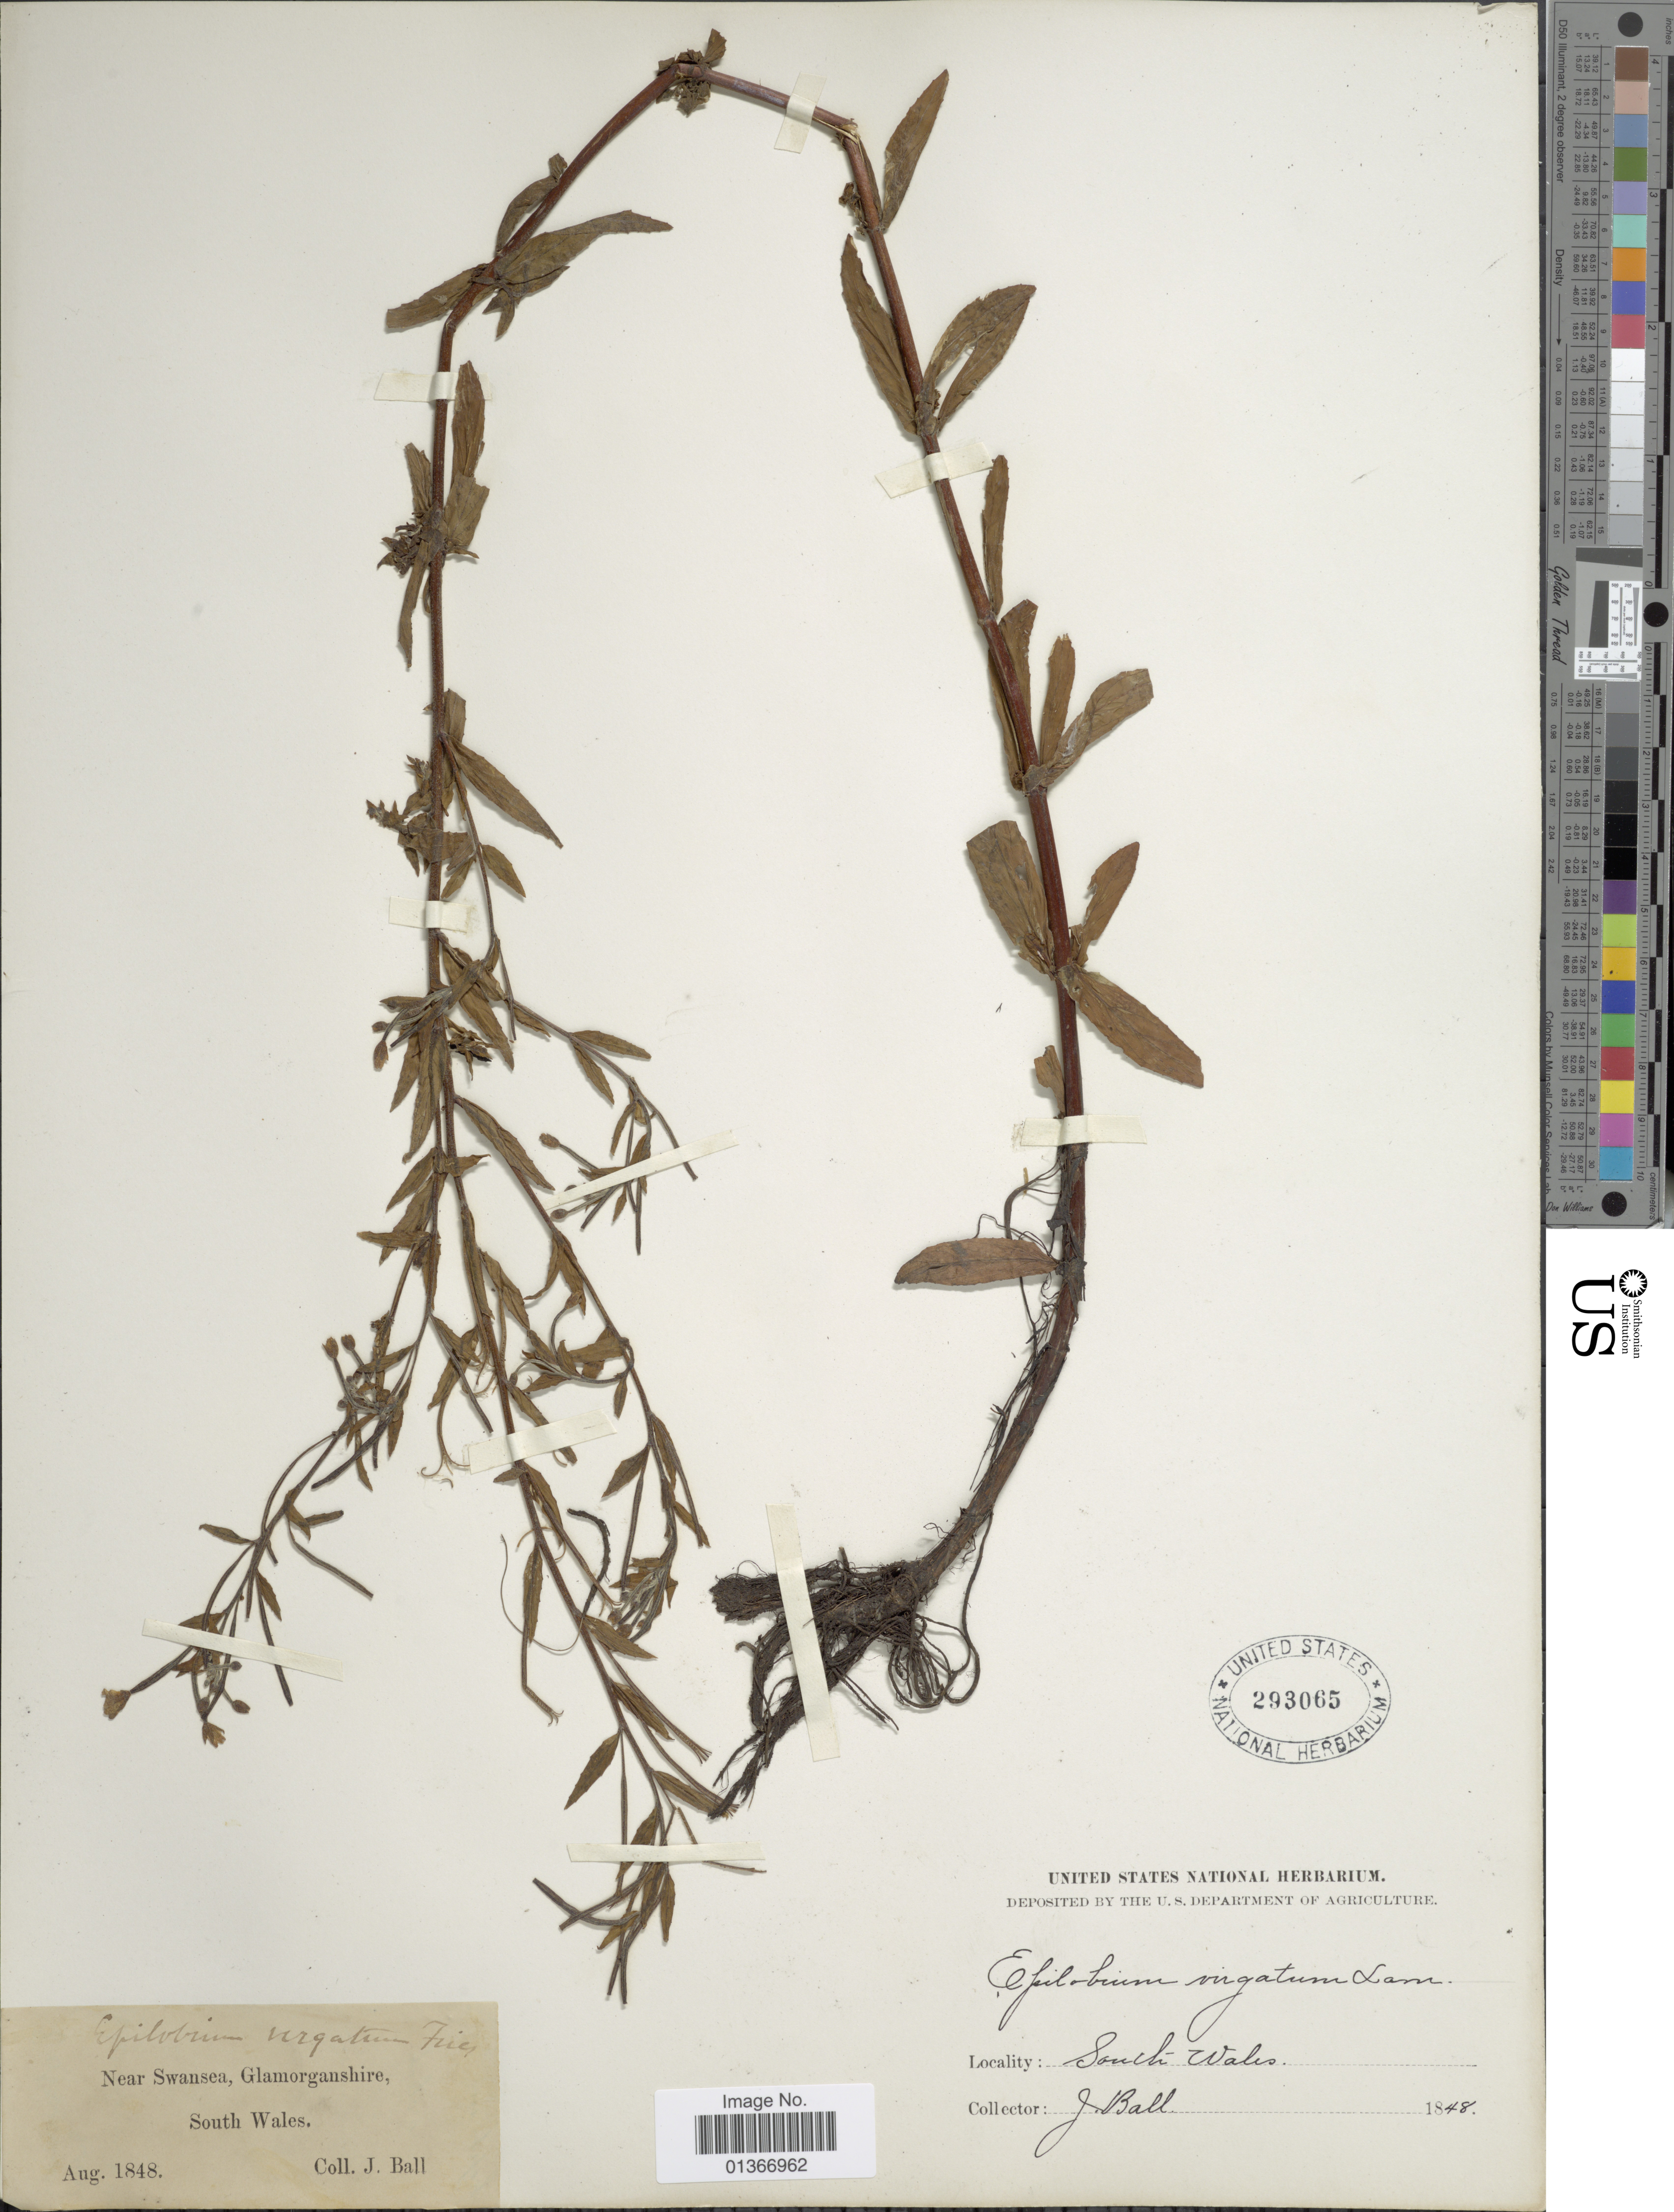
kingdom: Plantae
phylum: Tracheophyta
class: Magnoliopsida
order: Myrtales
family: Onagraceae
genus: Epilobium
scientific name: Epilobium obscurum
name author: Schreb.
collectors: J. Ball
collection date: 1848-08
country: Australia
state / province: New South Wales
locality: Near Swnsea, Glamorganshire.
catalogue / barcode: US 293065